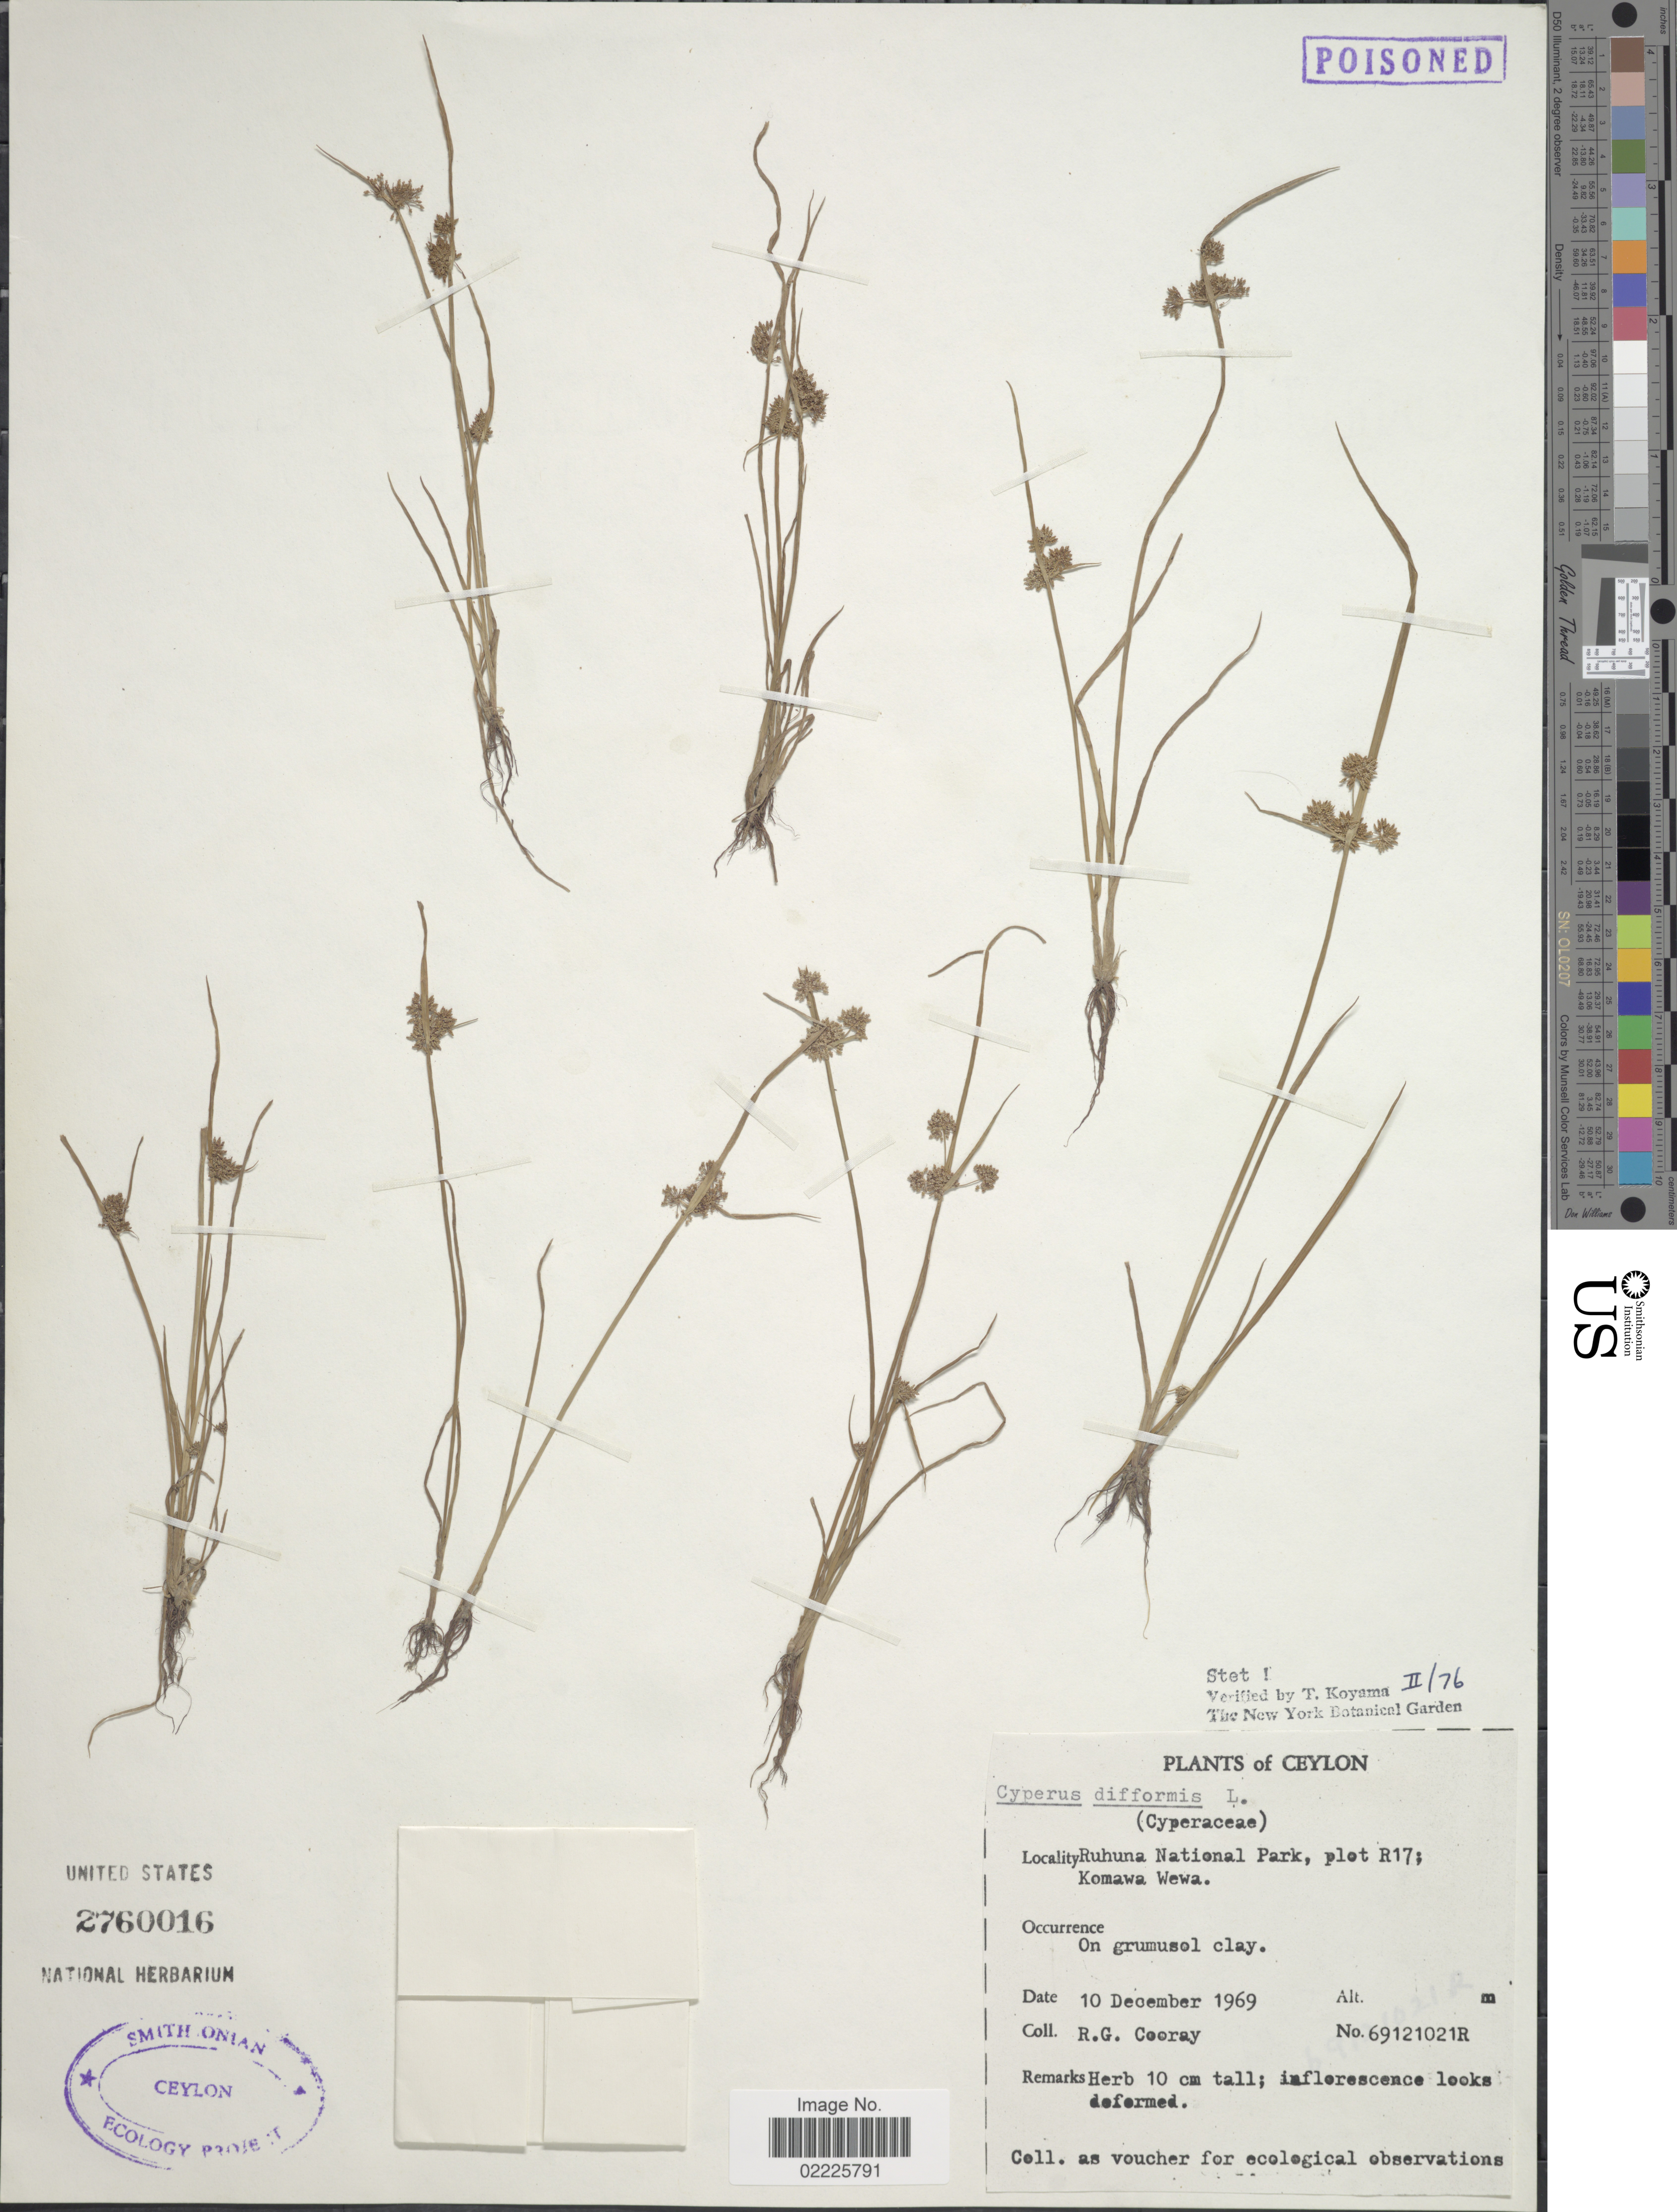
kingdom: Plantae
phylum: Tracheophyta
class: Liliopsida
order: Poales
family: Cyperaceae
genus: Cyperus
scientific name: Cyperus difformis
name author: L.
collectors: R. Cooray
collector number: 69121021R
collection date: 1969-12-10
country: Sri Lanka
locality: Ceylon, Ruhuna National Park, plot R17; Komawa Wewa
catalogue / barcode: US 2760016